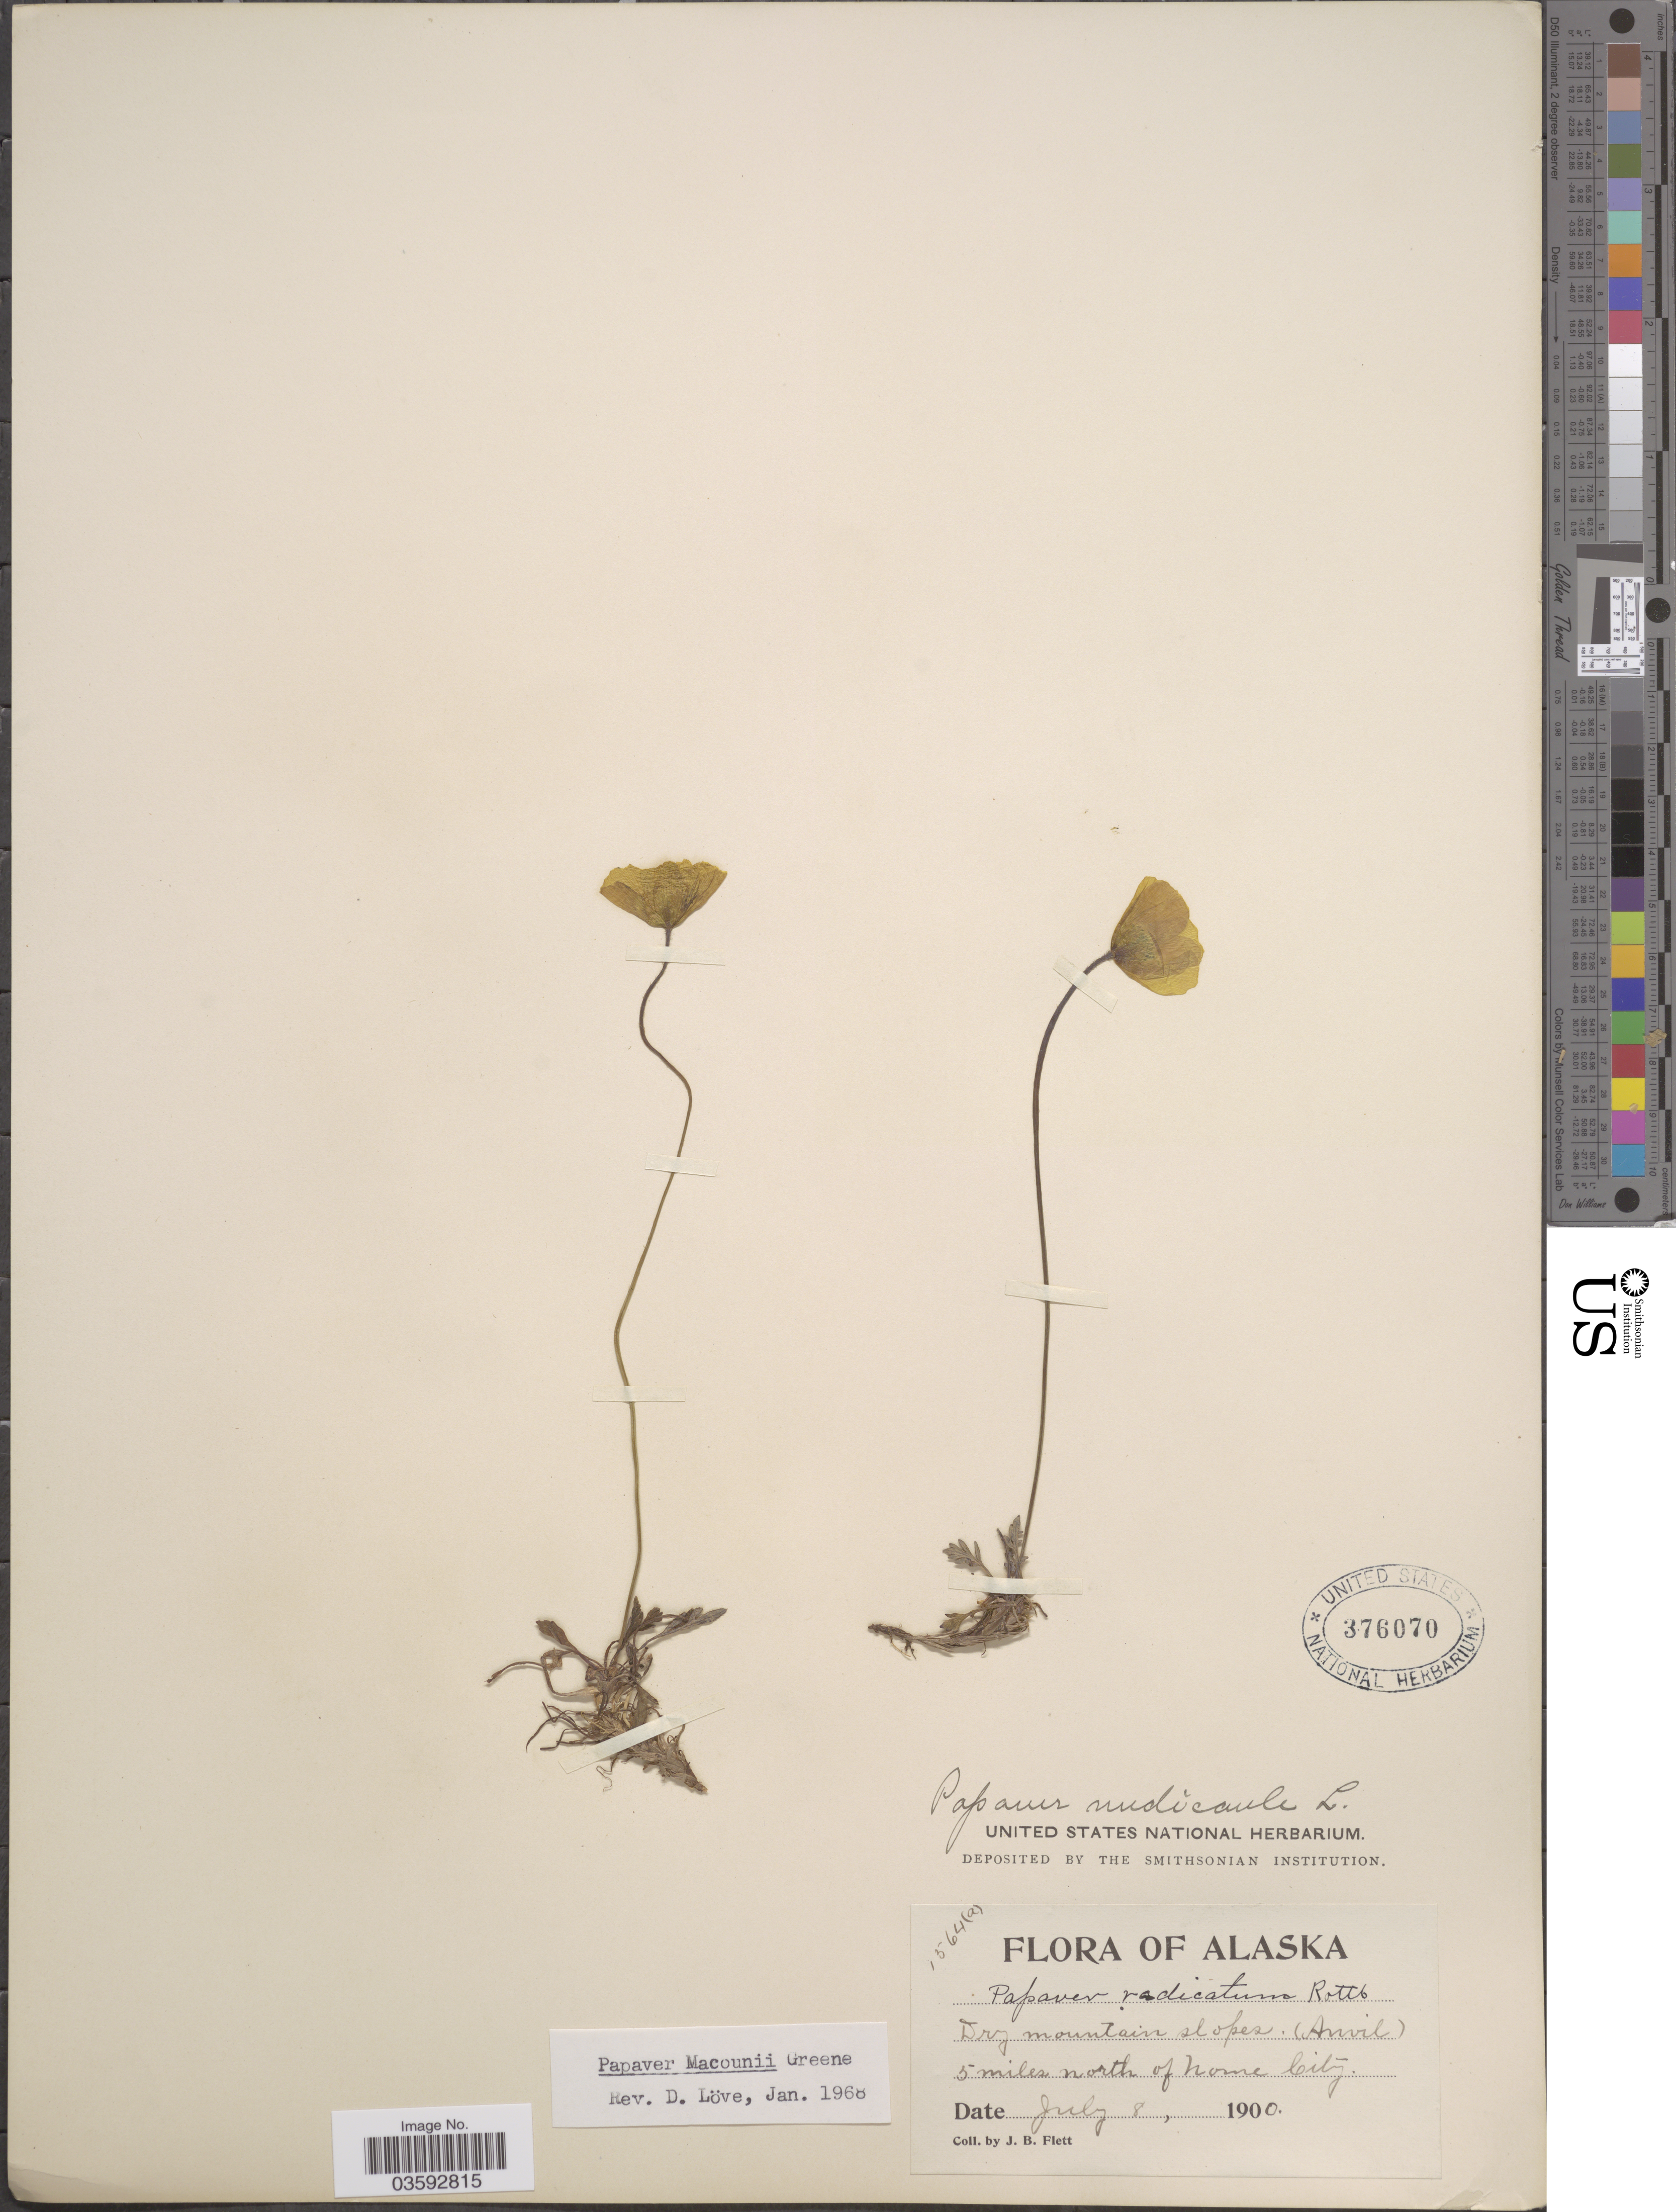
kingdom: Plantae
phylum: Tracheophyta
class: Magnoliopsida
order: Ranunculales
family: Papaveraceae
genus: Papaver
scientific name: Papaver macounii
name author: Greene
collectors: J. Flett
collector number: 1564(a)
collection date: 1900-07-08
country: United States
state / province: Alaska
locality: Dry mountain slopes (Anvil). 5 miles north of Nome City.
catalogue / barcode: US 376070